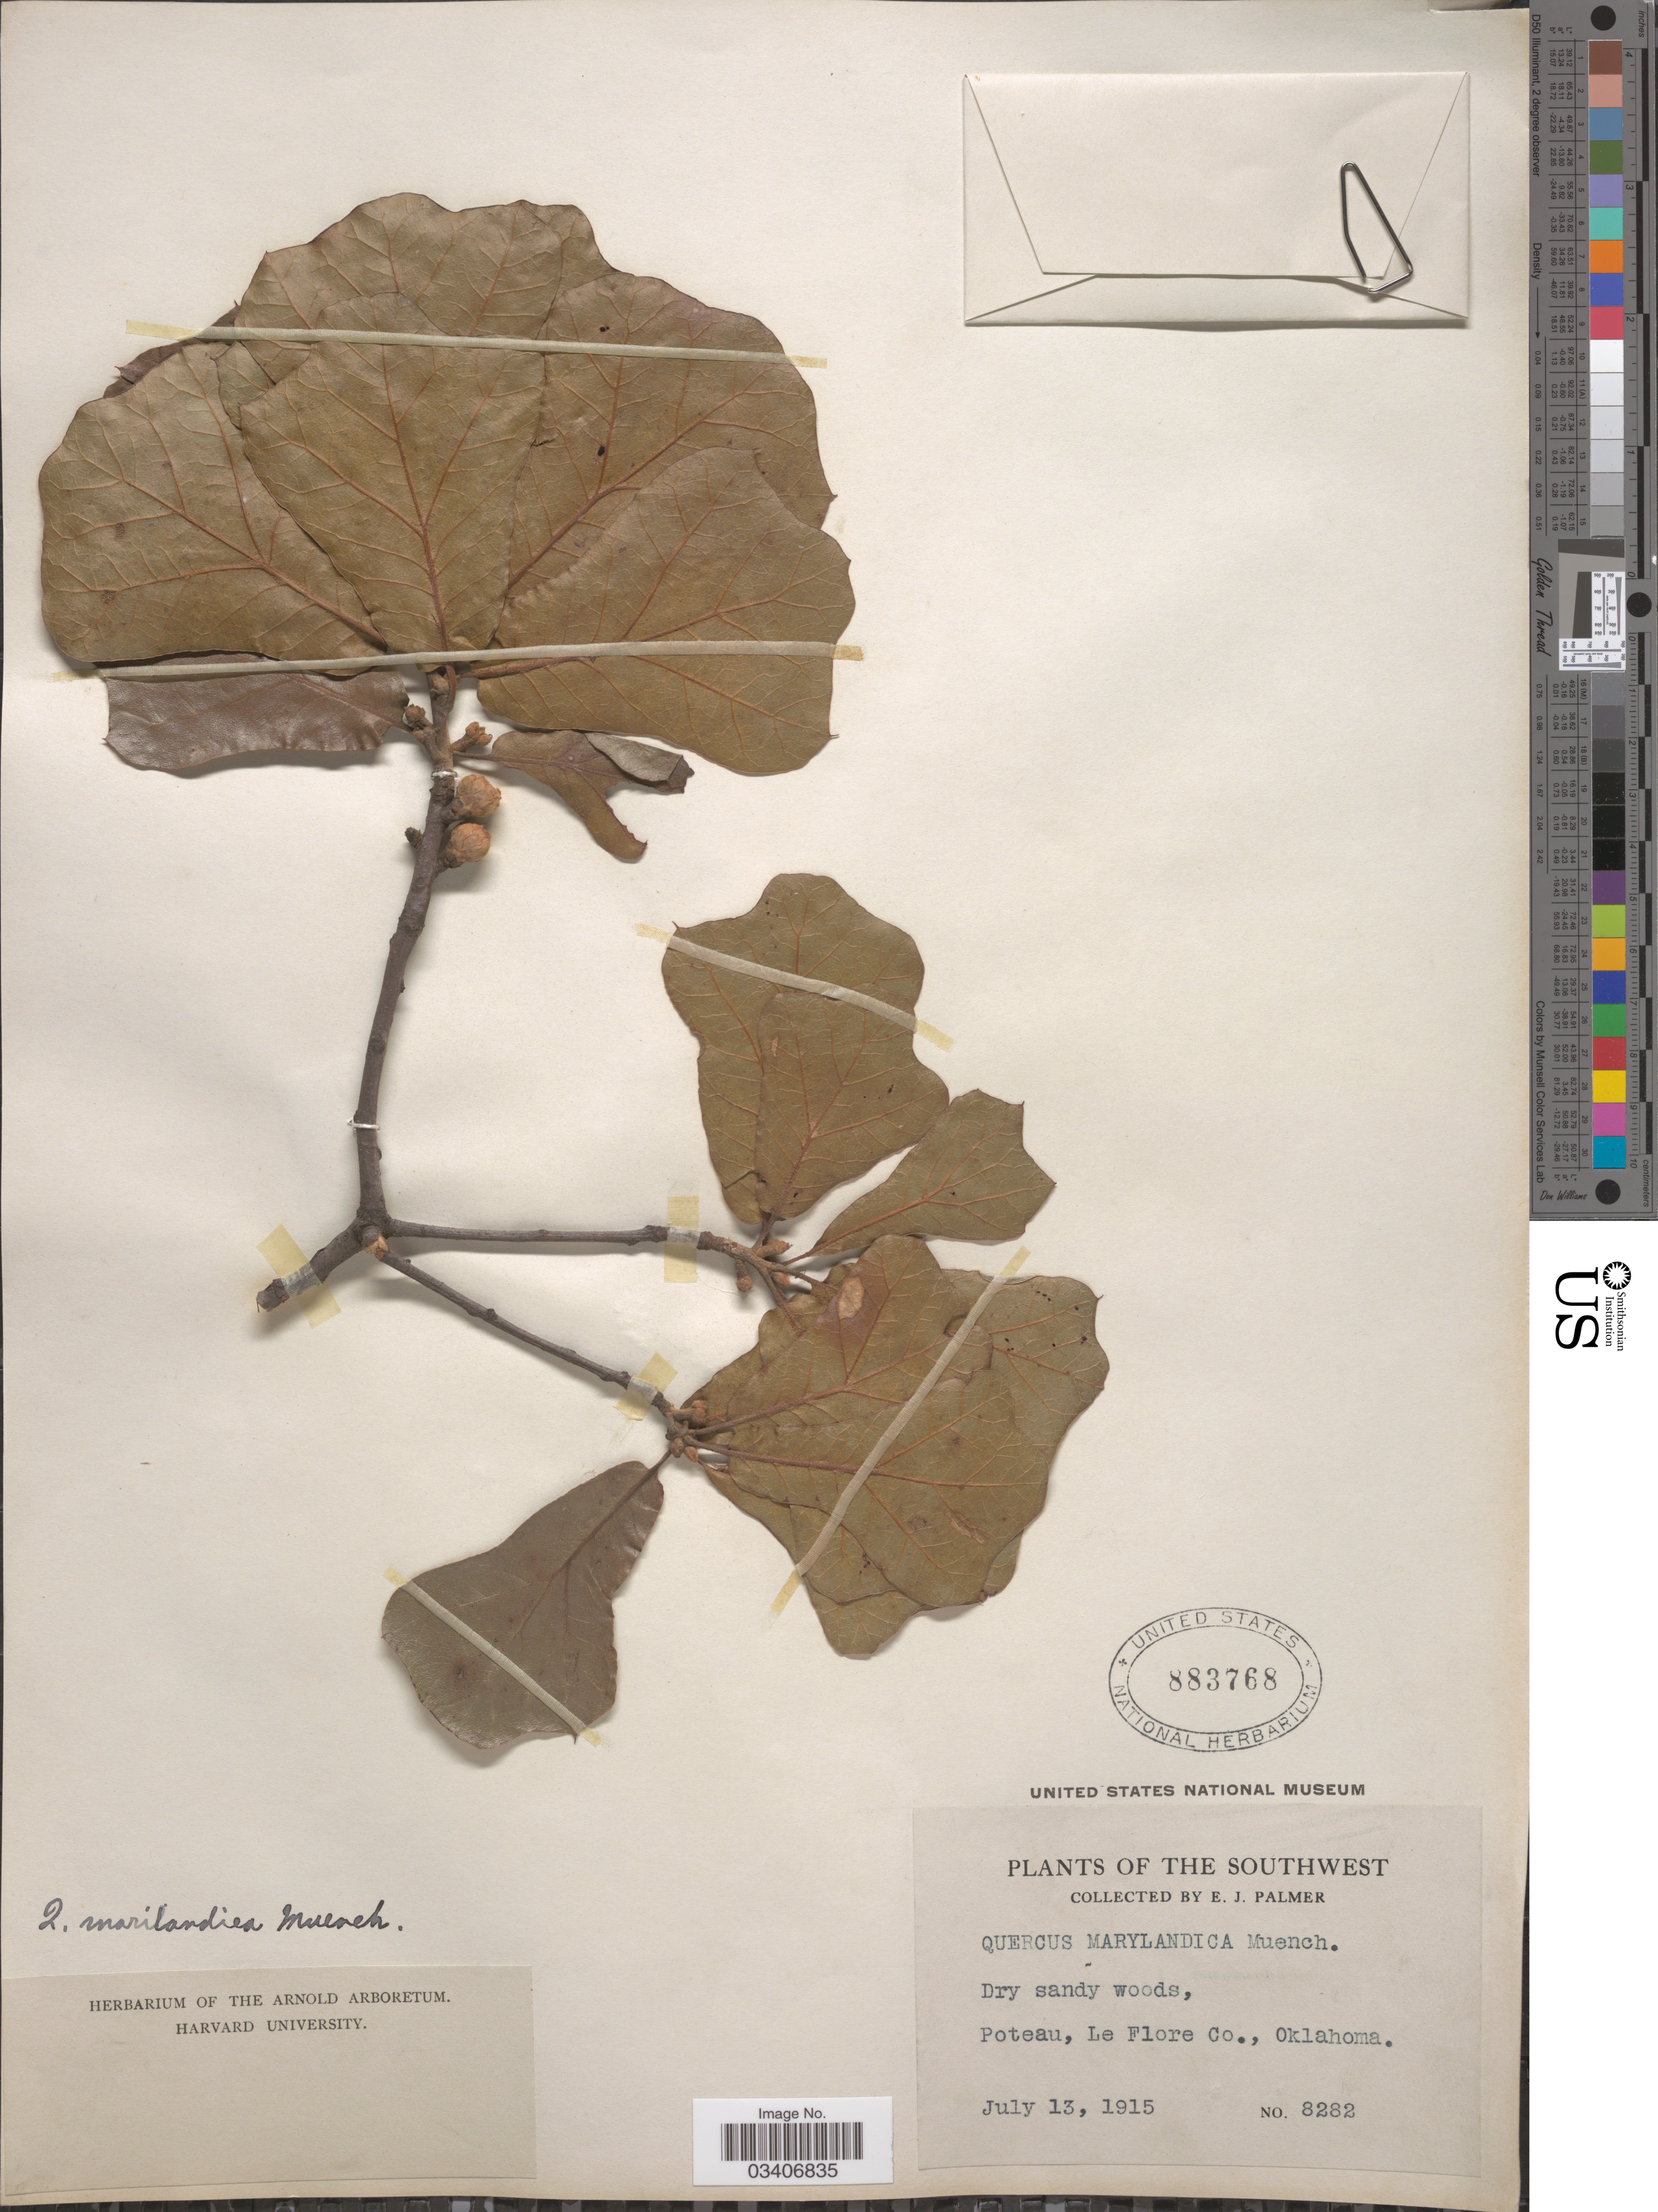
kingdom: Plantae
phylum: Tracheophyta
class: Magnoliopsida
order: Fagales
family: Fagaceae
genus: Quercus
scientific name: Quercus marilandica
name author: (L.) Münchh.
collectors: E. J. Palmer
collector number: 8282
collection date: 1915-07-13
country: United States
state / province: Oklahoma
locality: Southwest. Poteau, Le Flore Co.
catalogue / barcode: US 883768